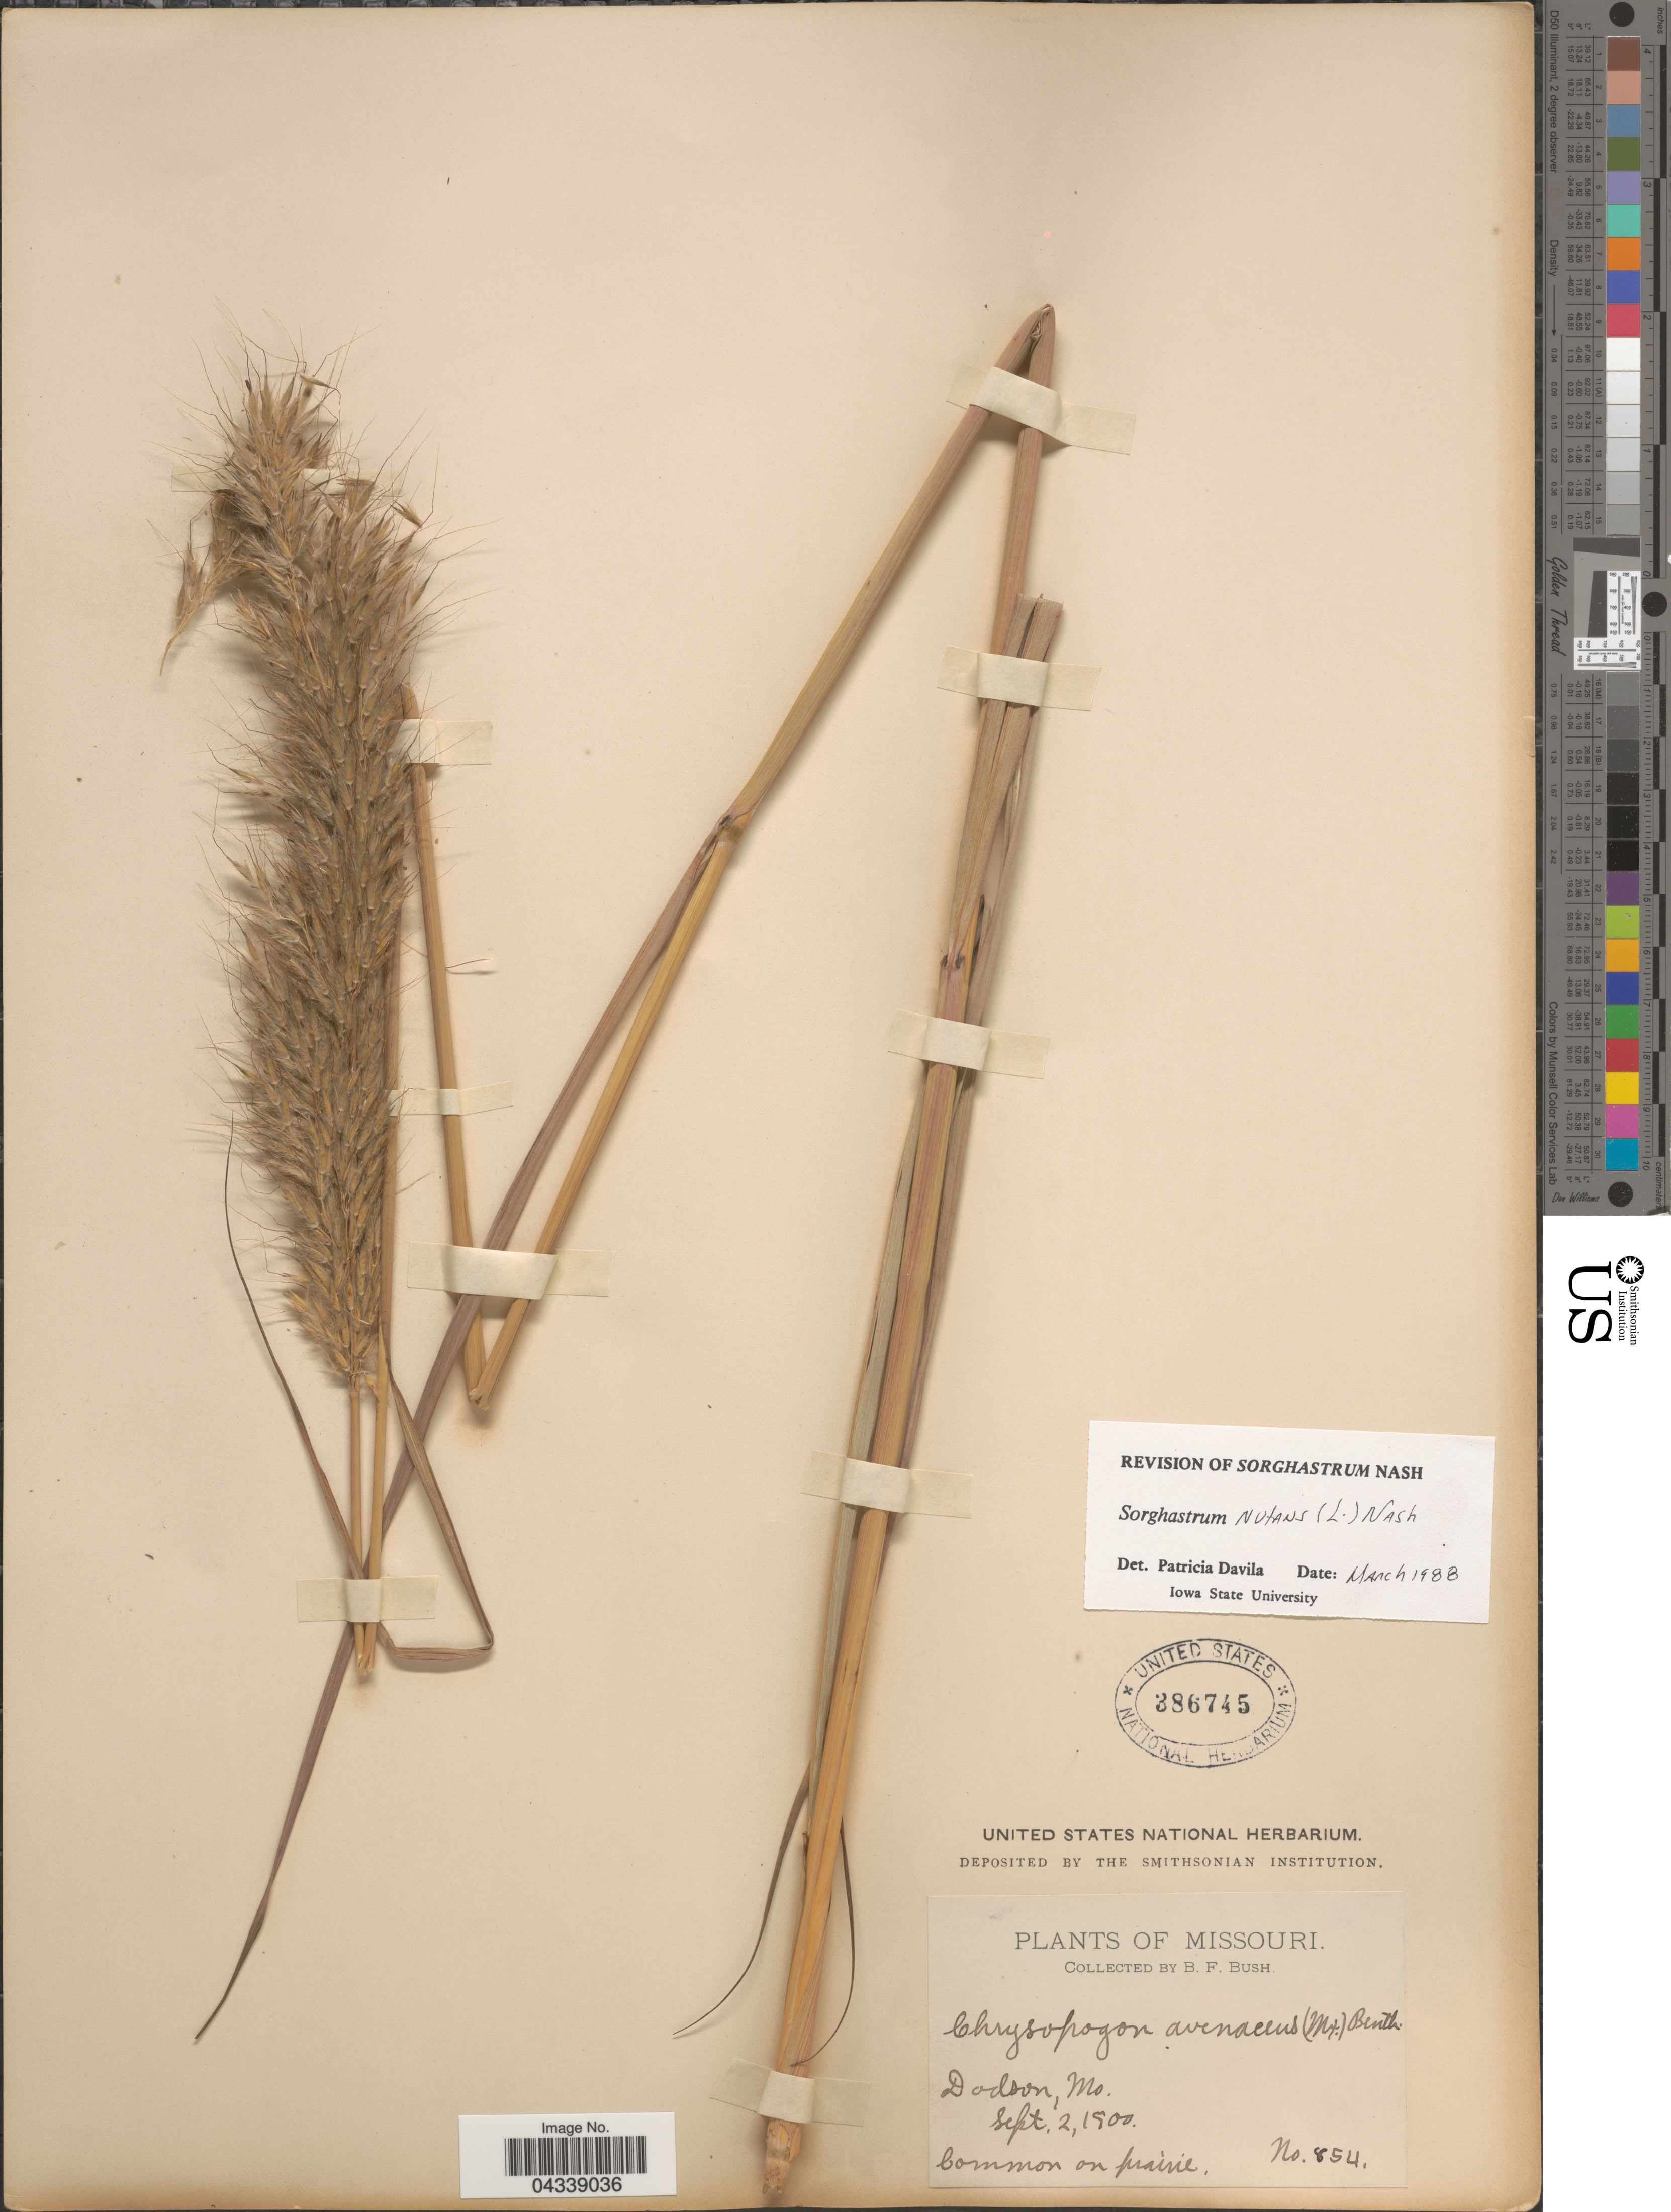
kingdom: Plantae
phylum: Tracheophyta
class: Liliopsida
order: Poales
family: Poaceae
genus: Sorghastrum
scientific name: Sorghastrum nutans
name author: (L.) Nash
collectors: B. F. Bush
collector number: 854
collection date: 1900-09-02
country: United States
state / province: Missouri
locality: Dodson. Common on prairie.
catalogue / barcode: US 386745